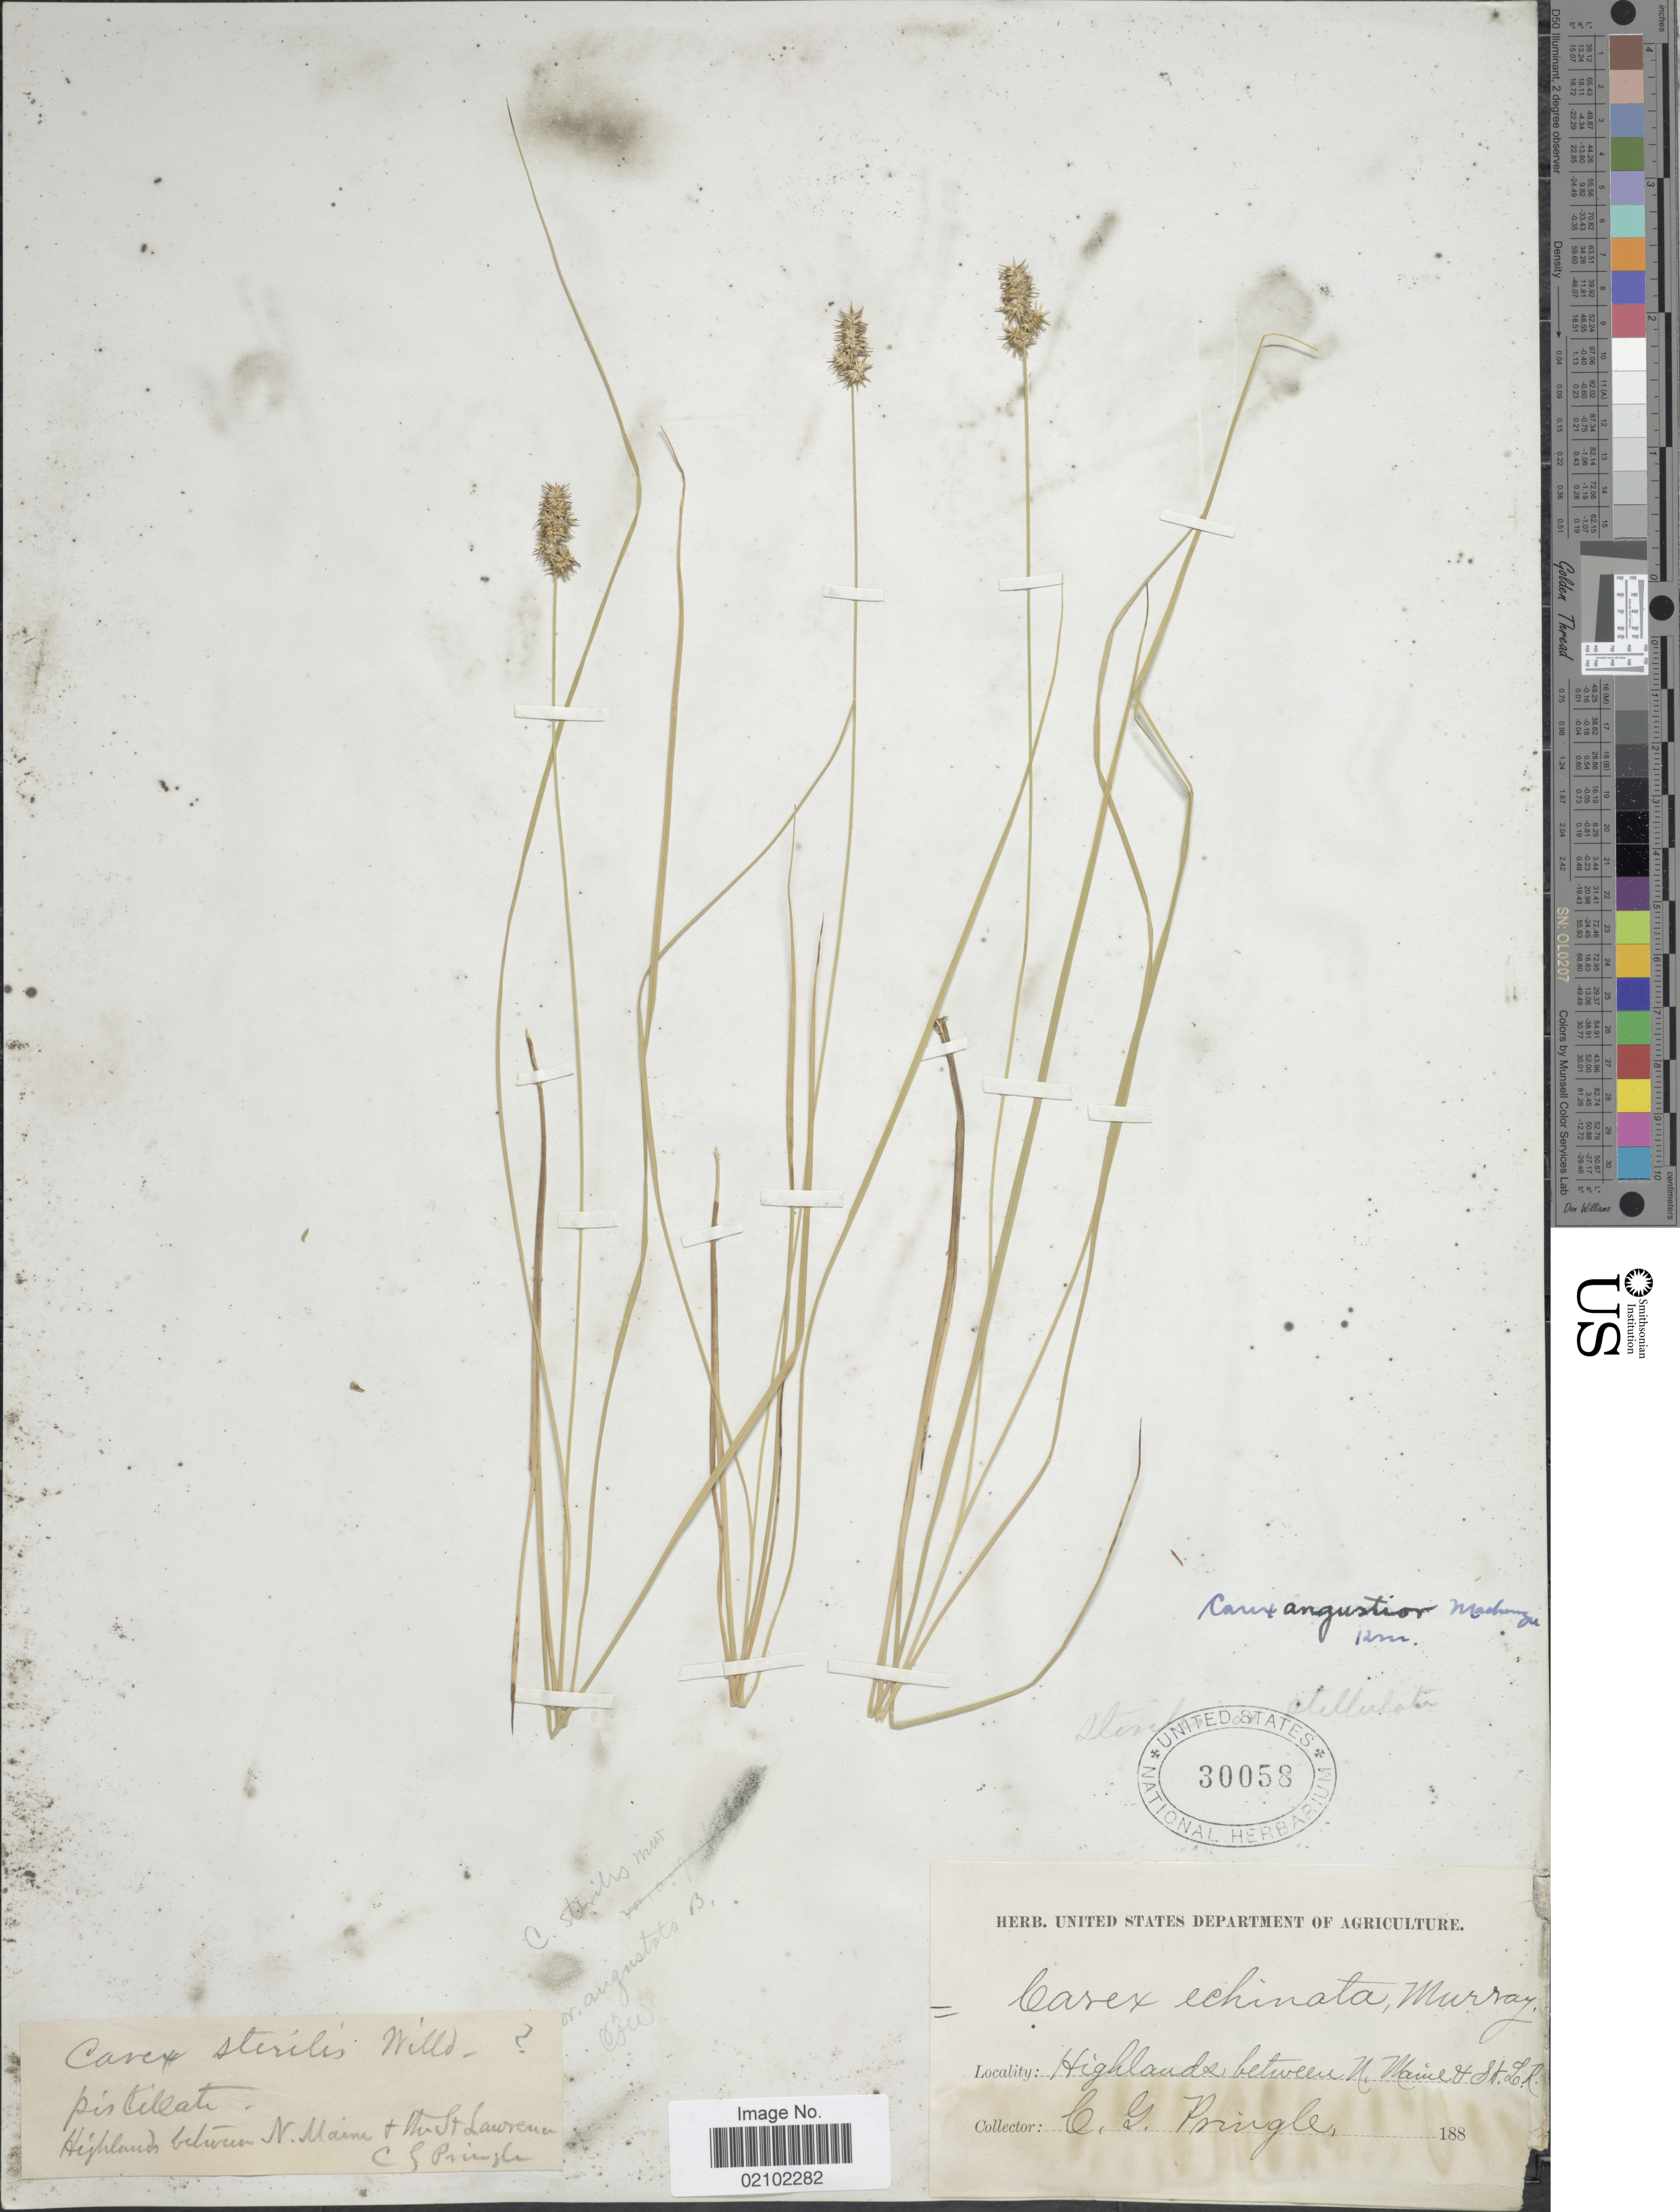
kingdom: Plantae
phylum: Tracheophyta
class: Liliopsida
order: Poales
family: Cyperaceae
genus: Carex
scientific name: Carex echinata subsp. echinata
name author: Murray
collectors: C. G. Pringle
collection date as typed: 188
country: United States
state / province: Maine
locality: Highlands between N. Maine + The St. Lawrence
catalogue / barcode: US 30058